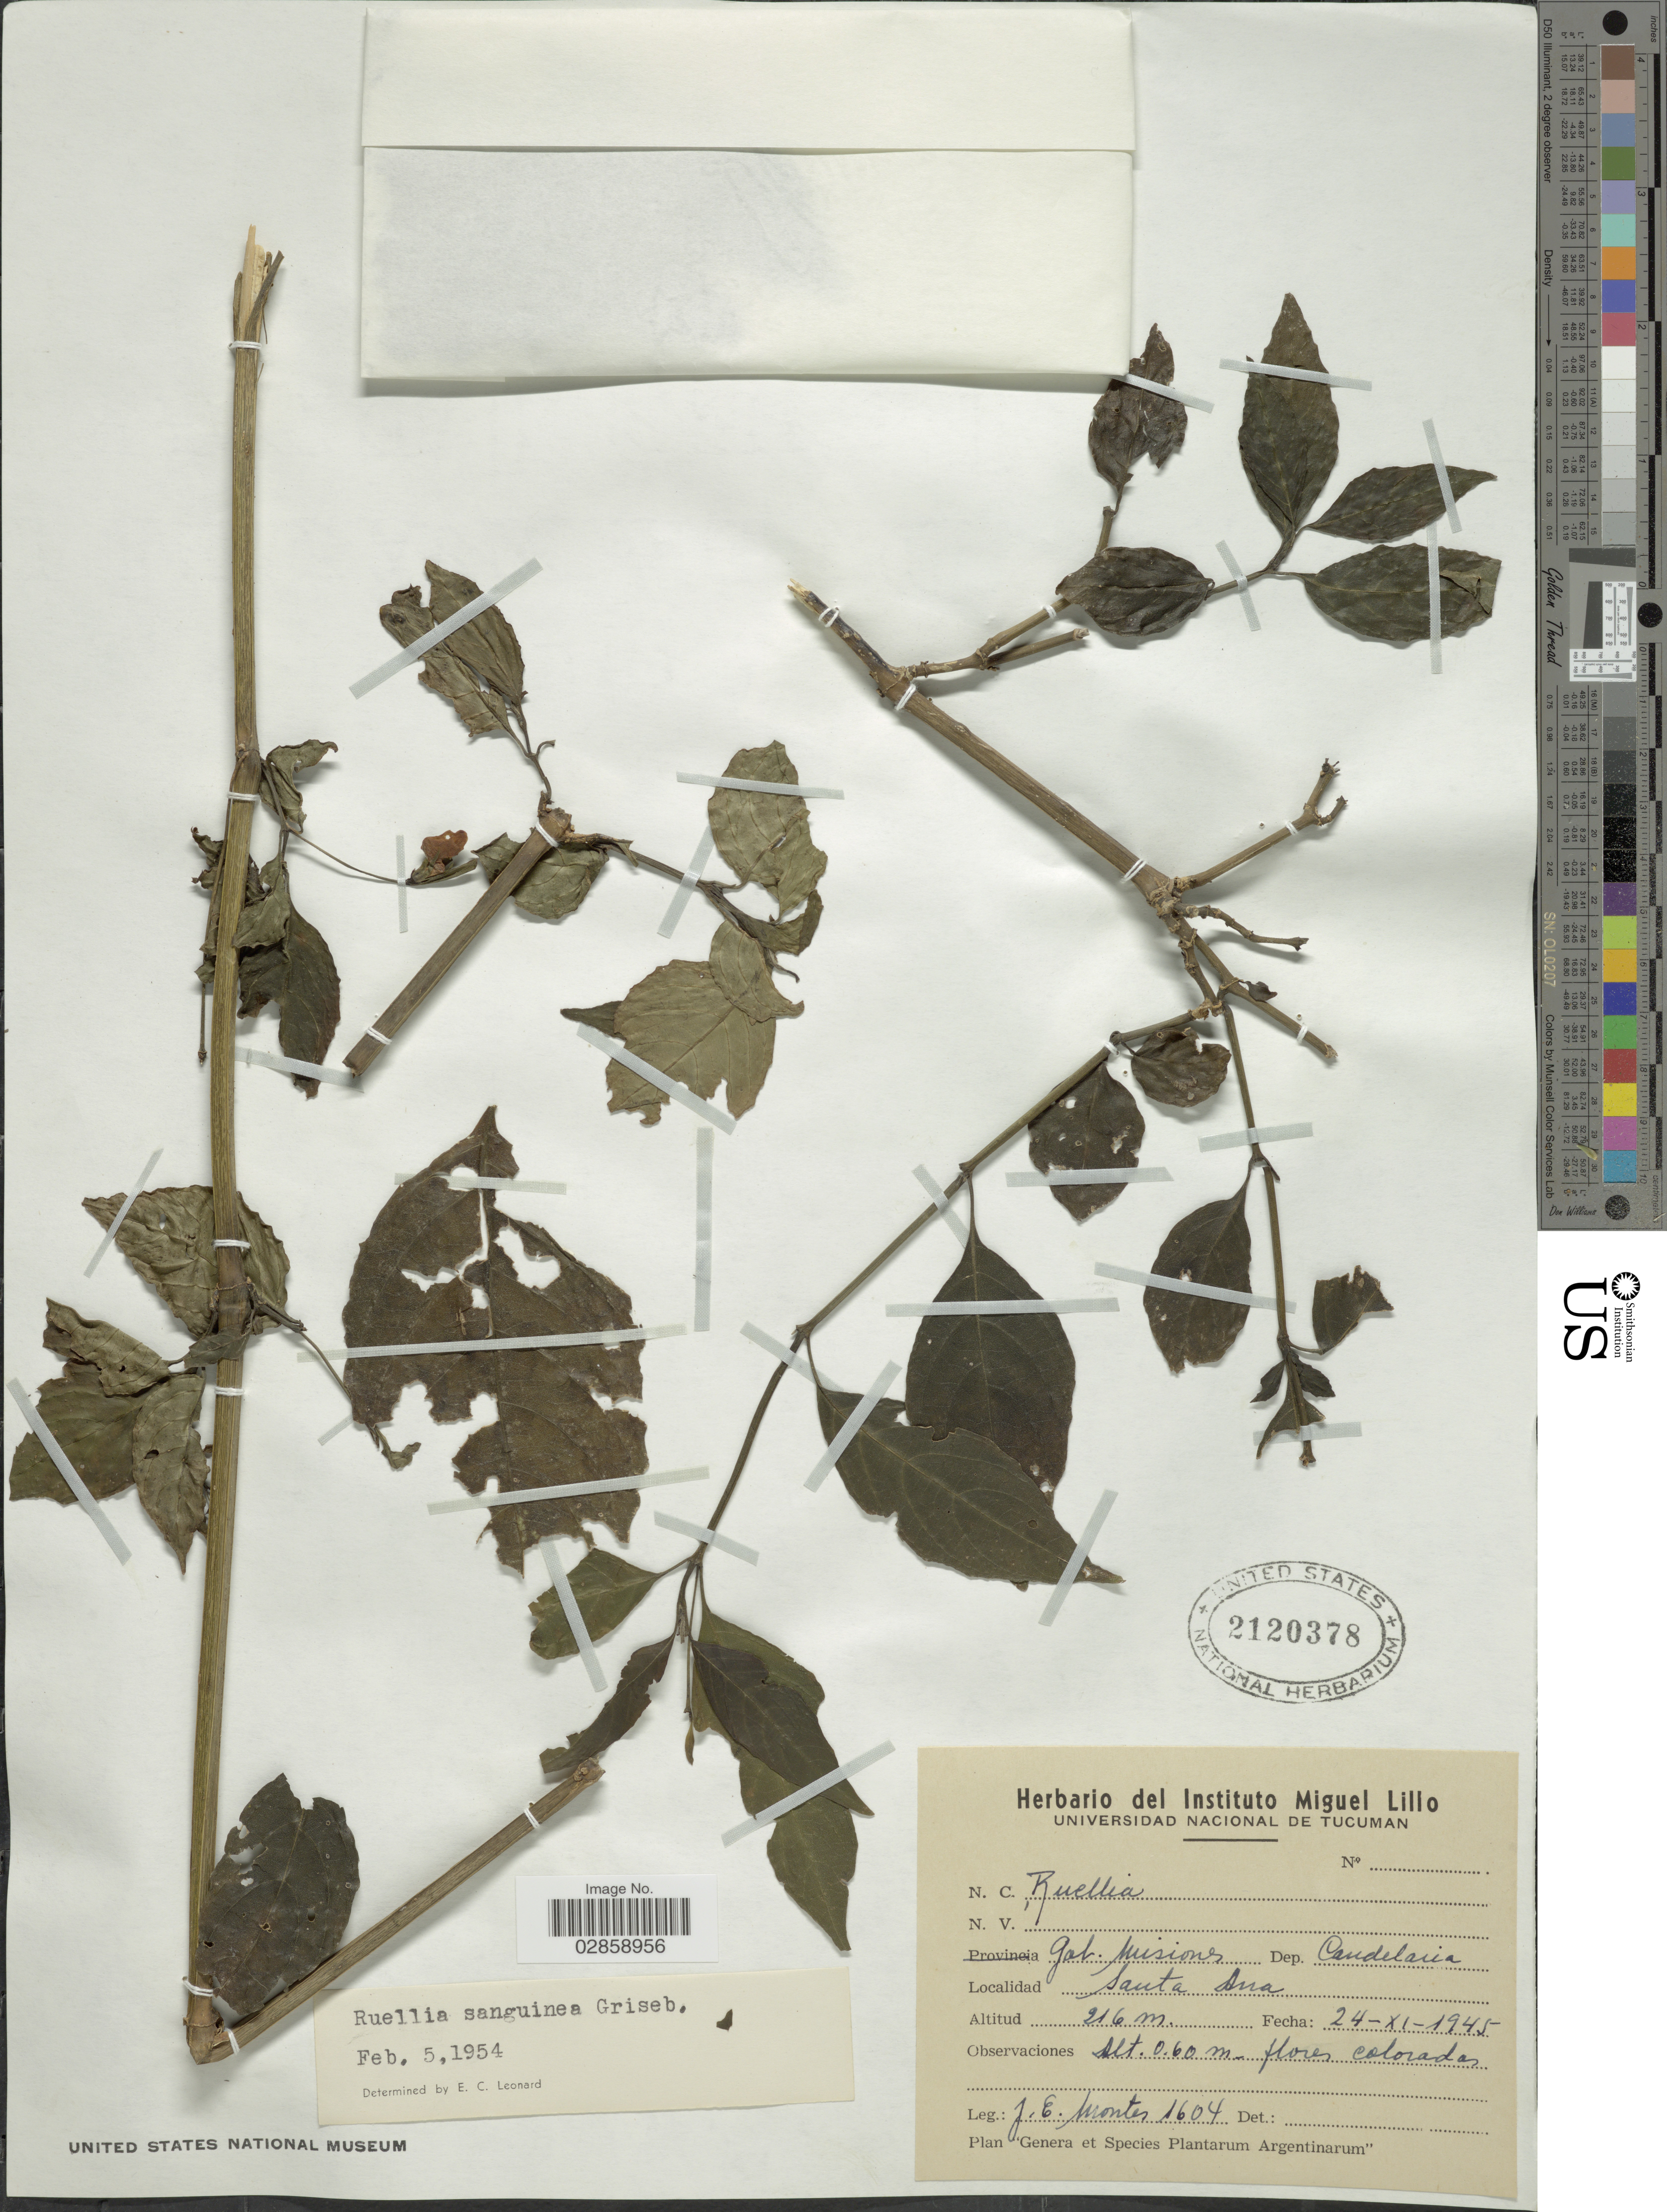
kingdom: Plantae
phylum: Tracheophyta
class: Magnoliopsida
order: Lamiales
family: Acanthaceae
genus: Ruellia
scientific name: Ruellia angustiflora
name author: (Nees) Lindau ex Rambo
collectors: J. E. Montes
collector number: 1604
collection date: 1945-11-24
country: Argentina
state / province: Misiones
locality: Gob. Misiones. Dep. Candelaria. Santa Ana.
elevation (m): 216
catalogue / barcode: US 2120378